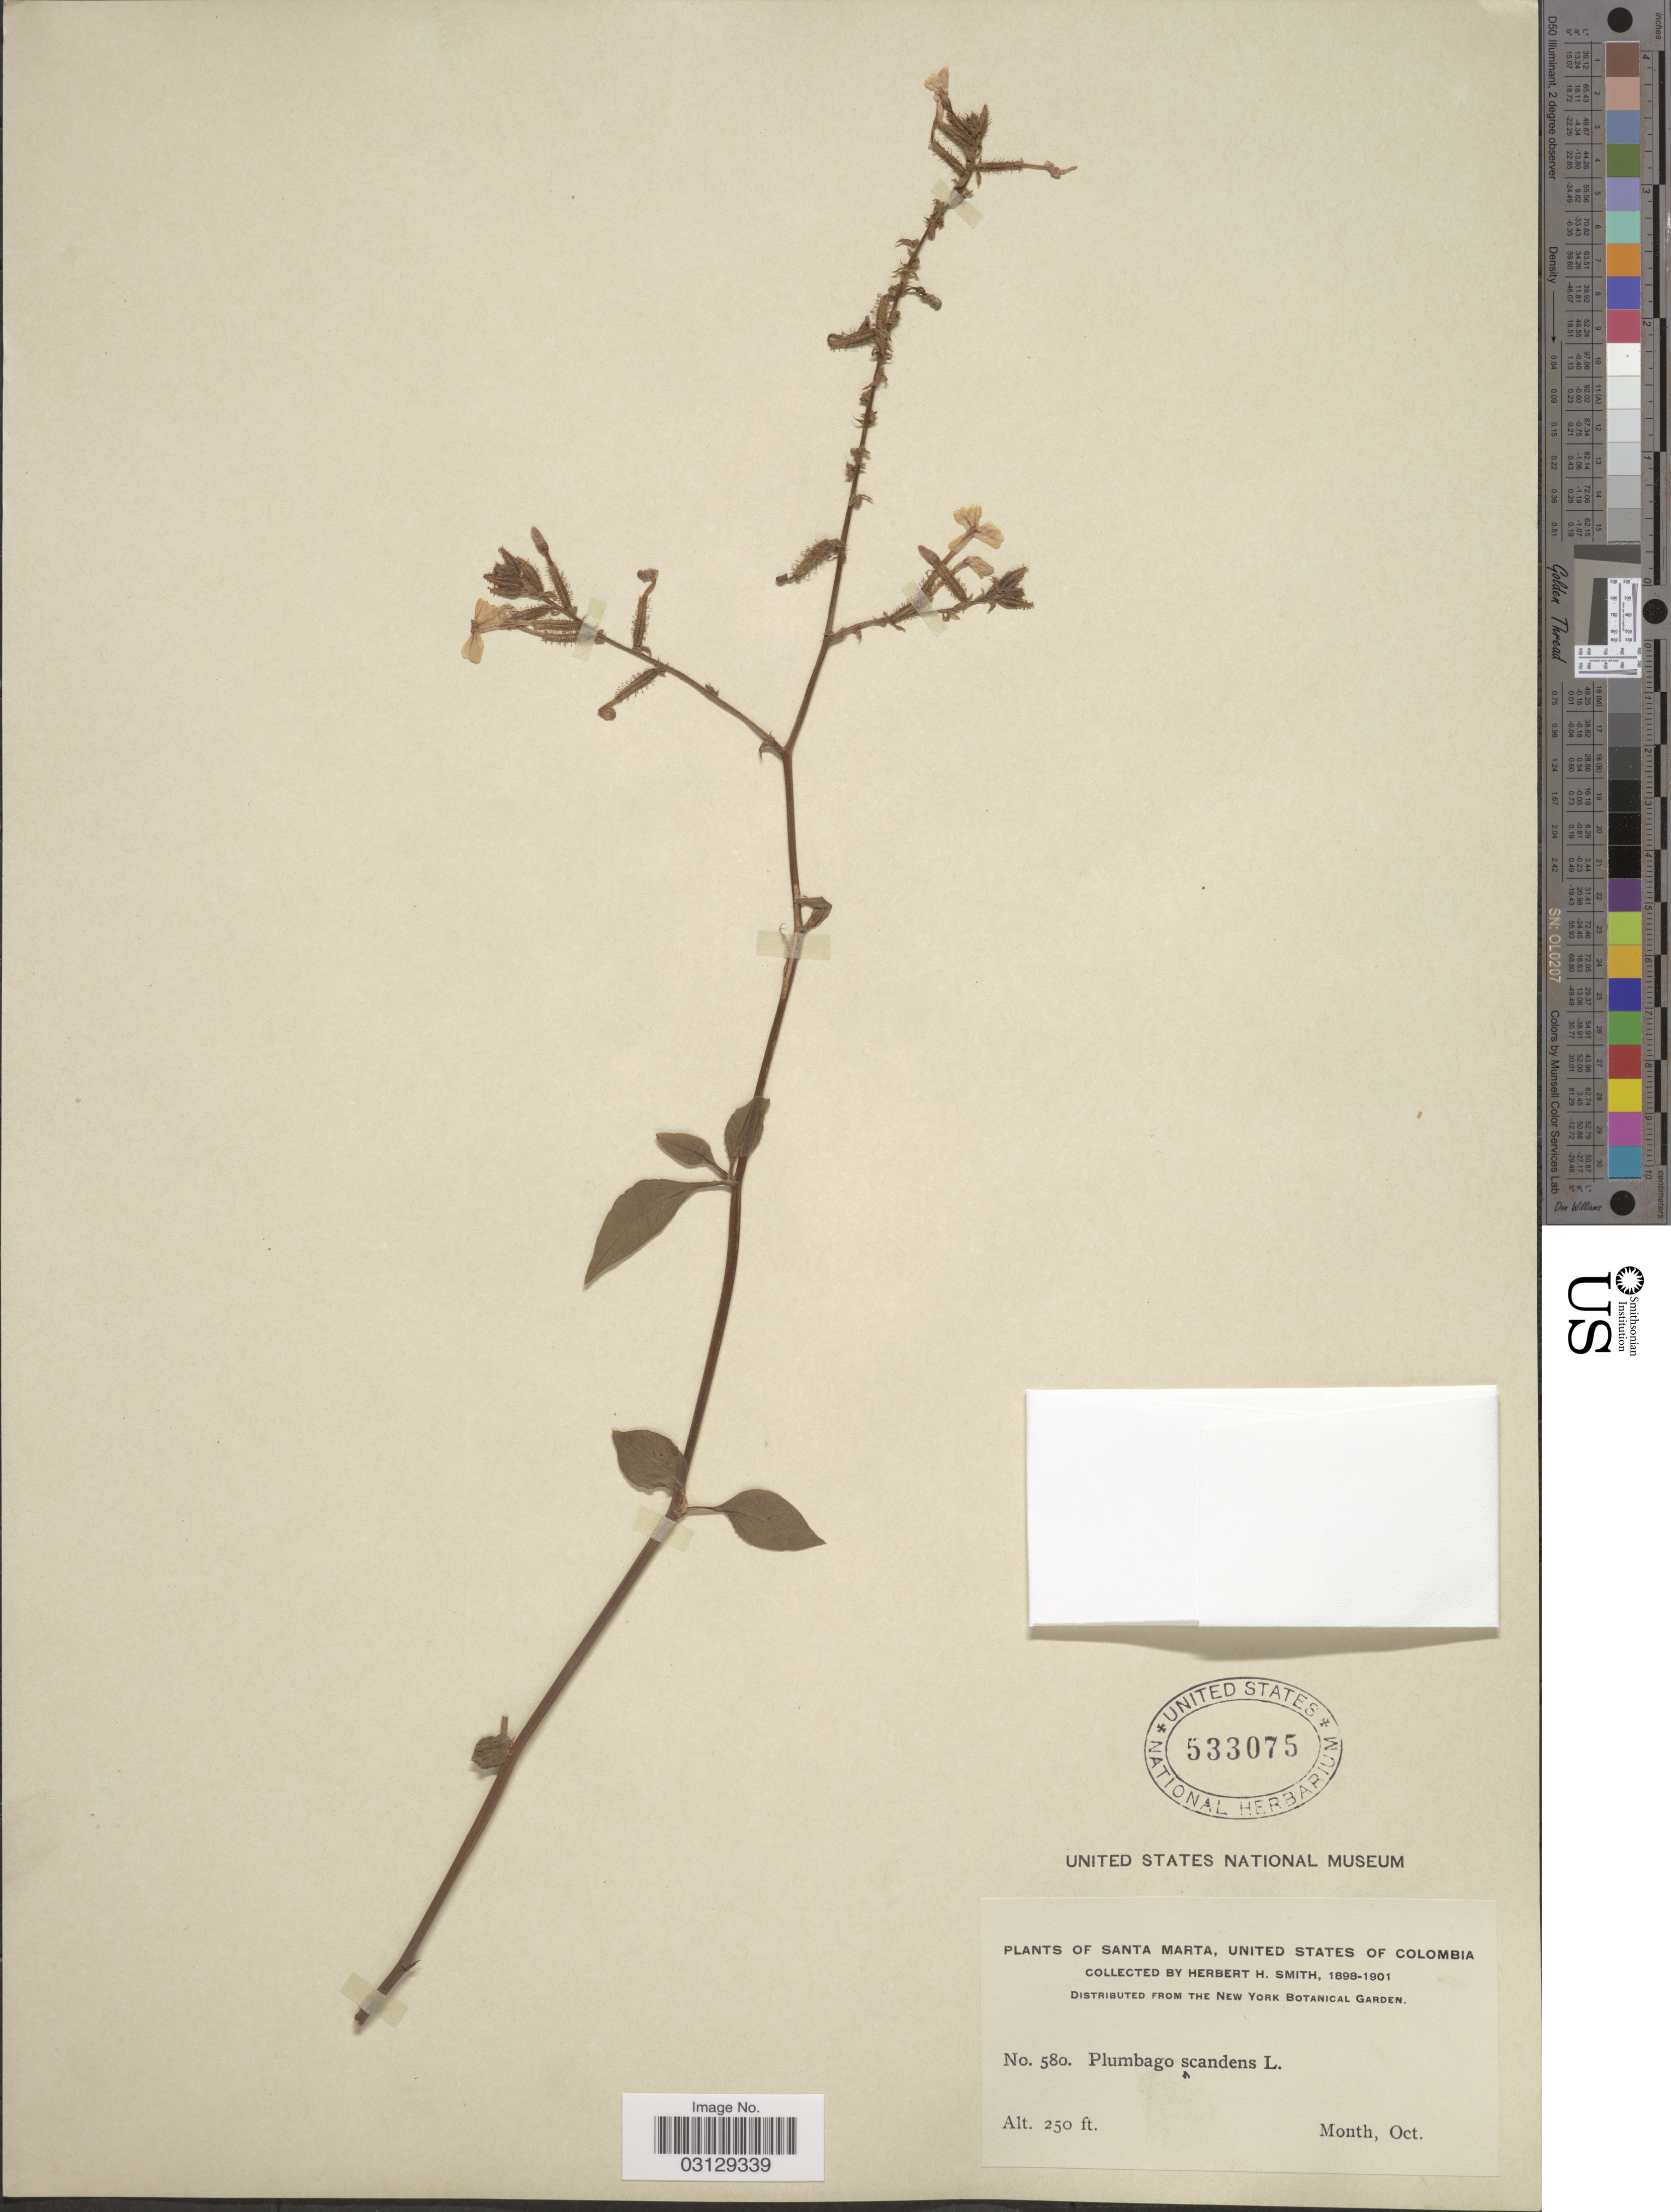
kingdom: Plantae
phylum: Tracheophyta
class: Magnoliopsida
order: Caryophyllales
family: Plumbaginaceae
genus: Plumbago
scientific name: Plumbago scandens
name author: L.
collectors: Herbert H. Smith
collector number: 580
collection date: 1898-10/1901-10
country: Colombia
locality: Santa Marta, United States of Colombia.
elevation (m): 76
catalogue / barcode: US 533075